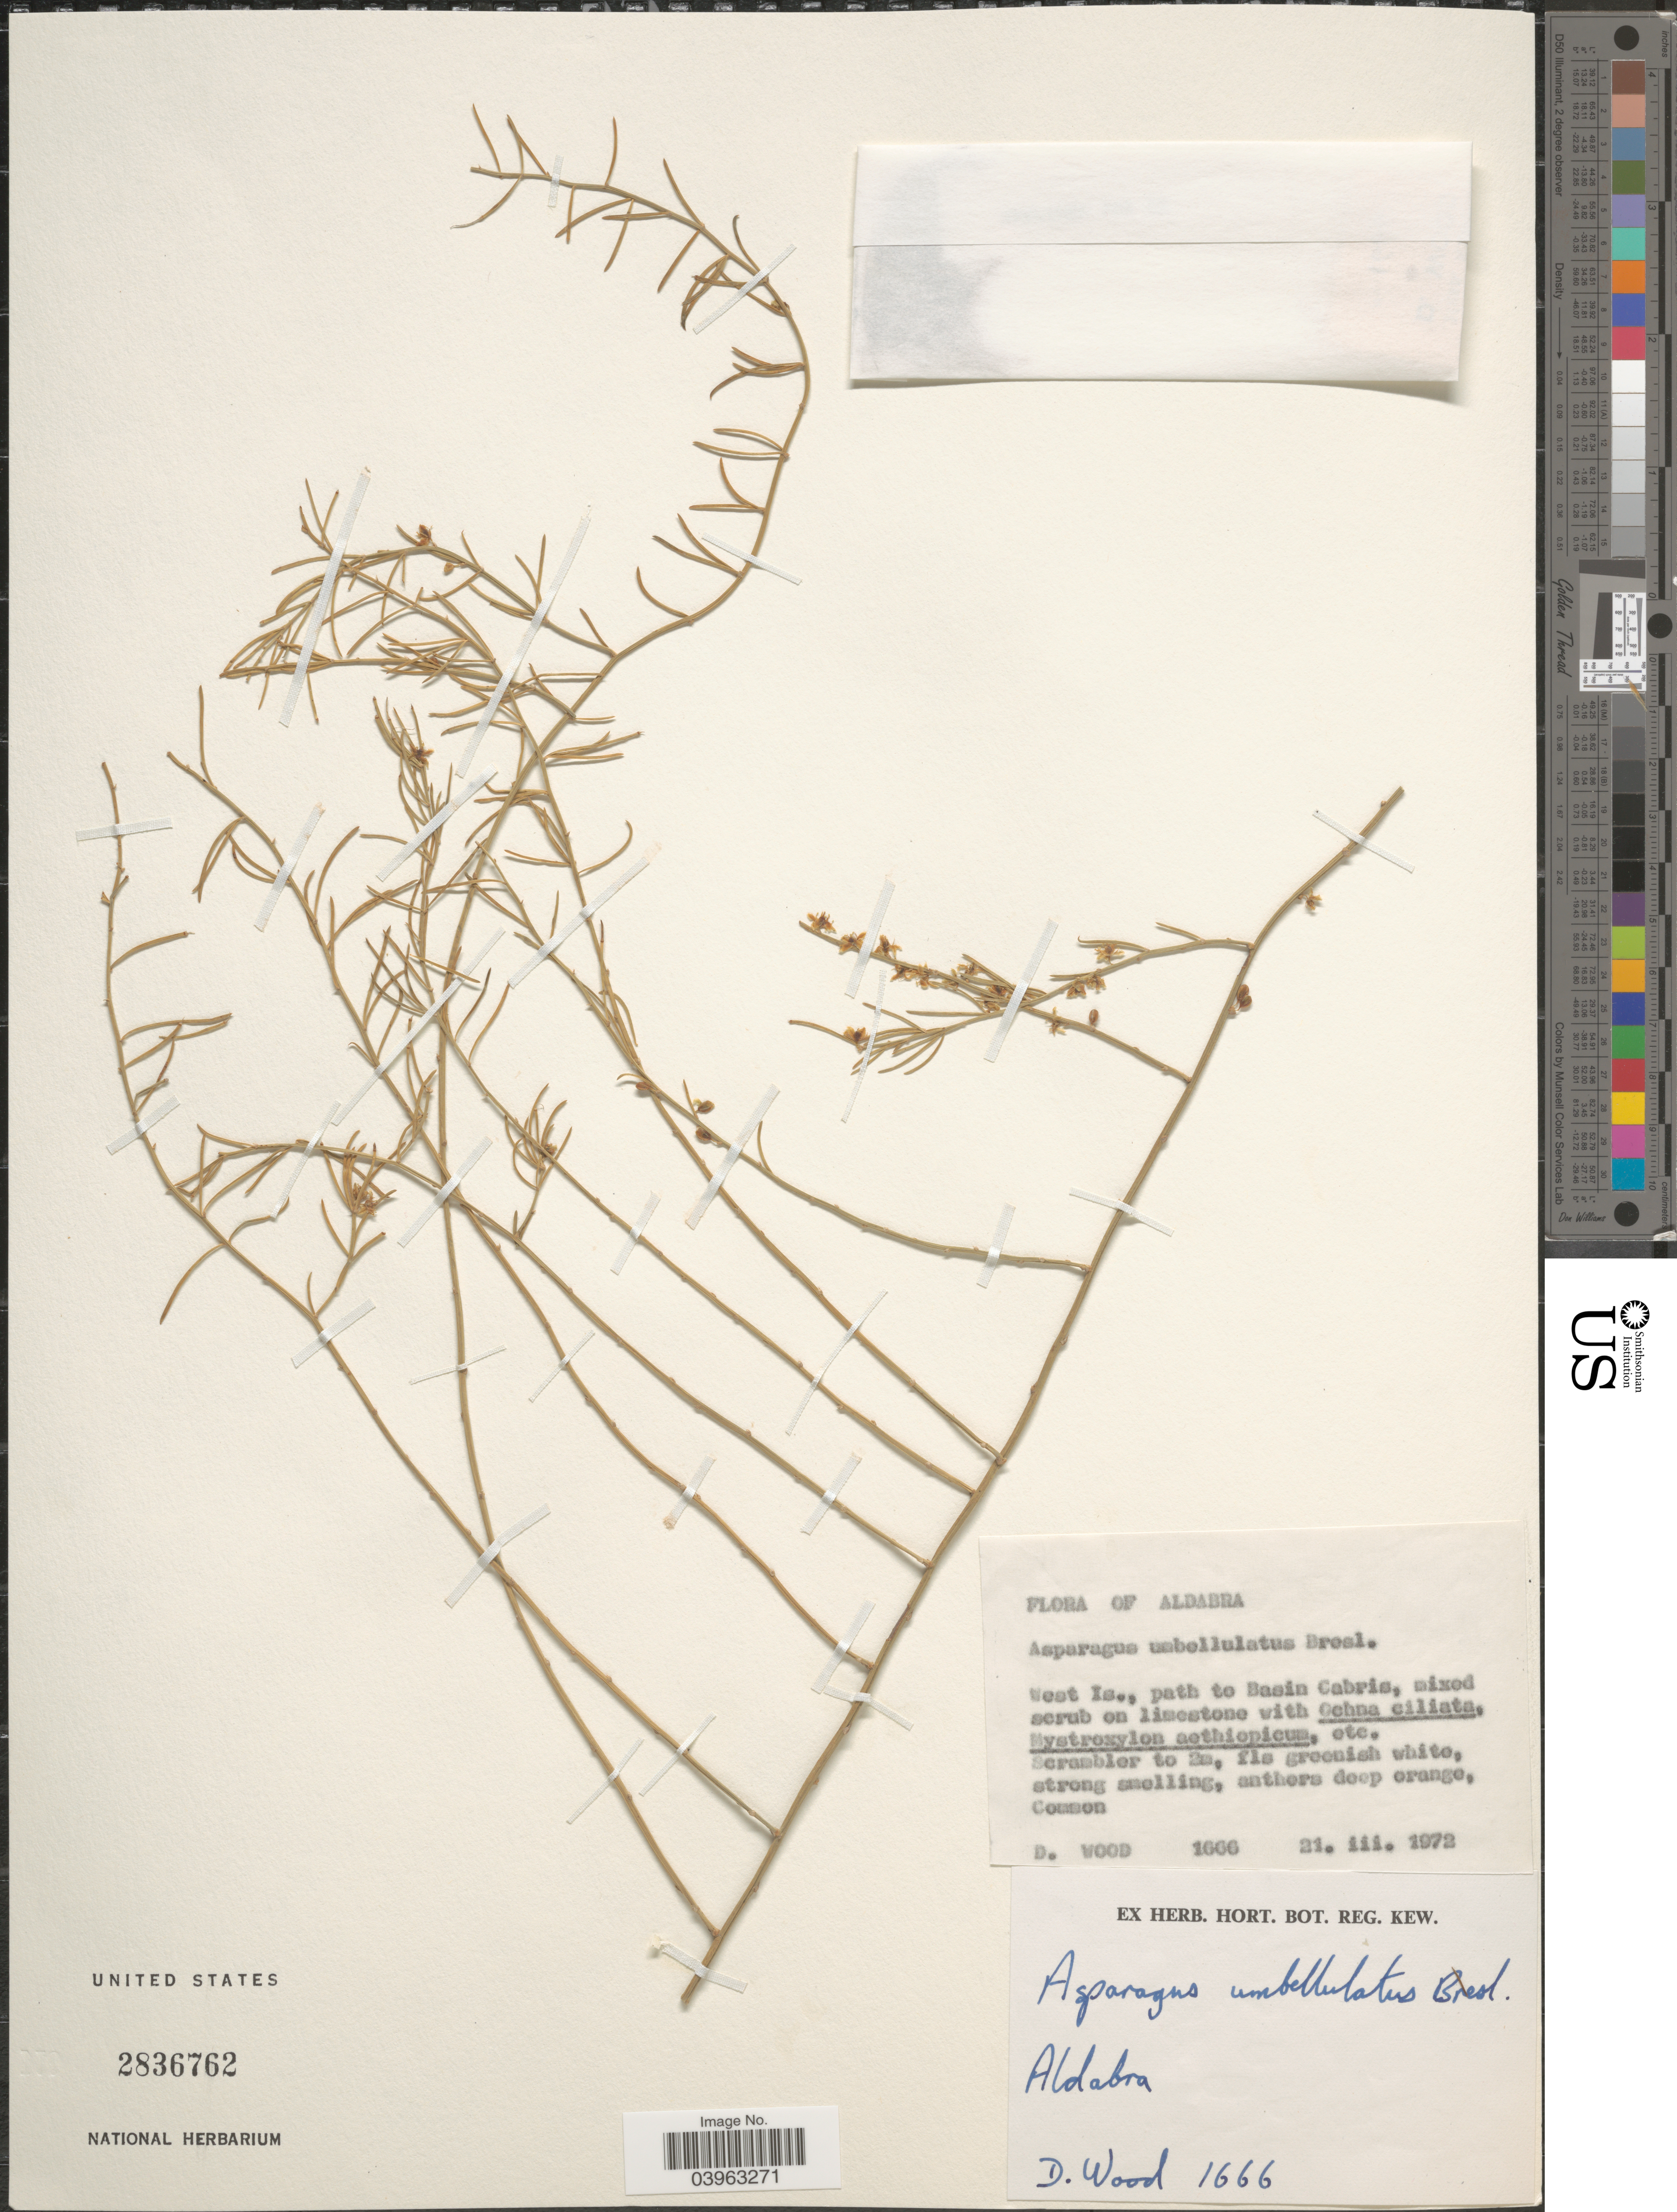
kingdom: Plantae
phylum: Tracheophyta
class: Liliopsida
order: Asparagales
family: Asparagaceae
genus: Asparagus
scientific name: Asparagus umbellatus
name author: Link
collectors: D. Wood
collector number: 1666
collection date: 1972-03-21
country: Seychelles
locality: Aldabra. West Is., path to Basin Cabris.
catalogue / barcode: US 2836762